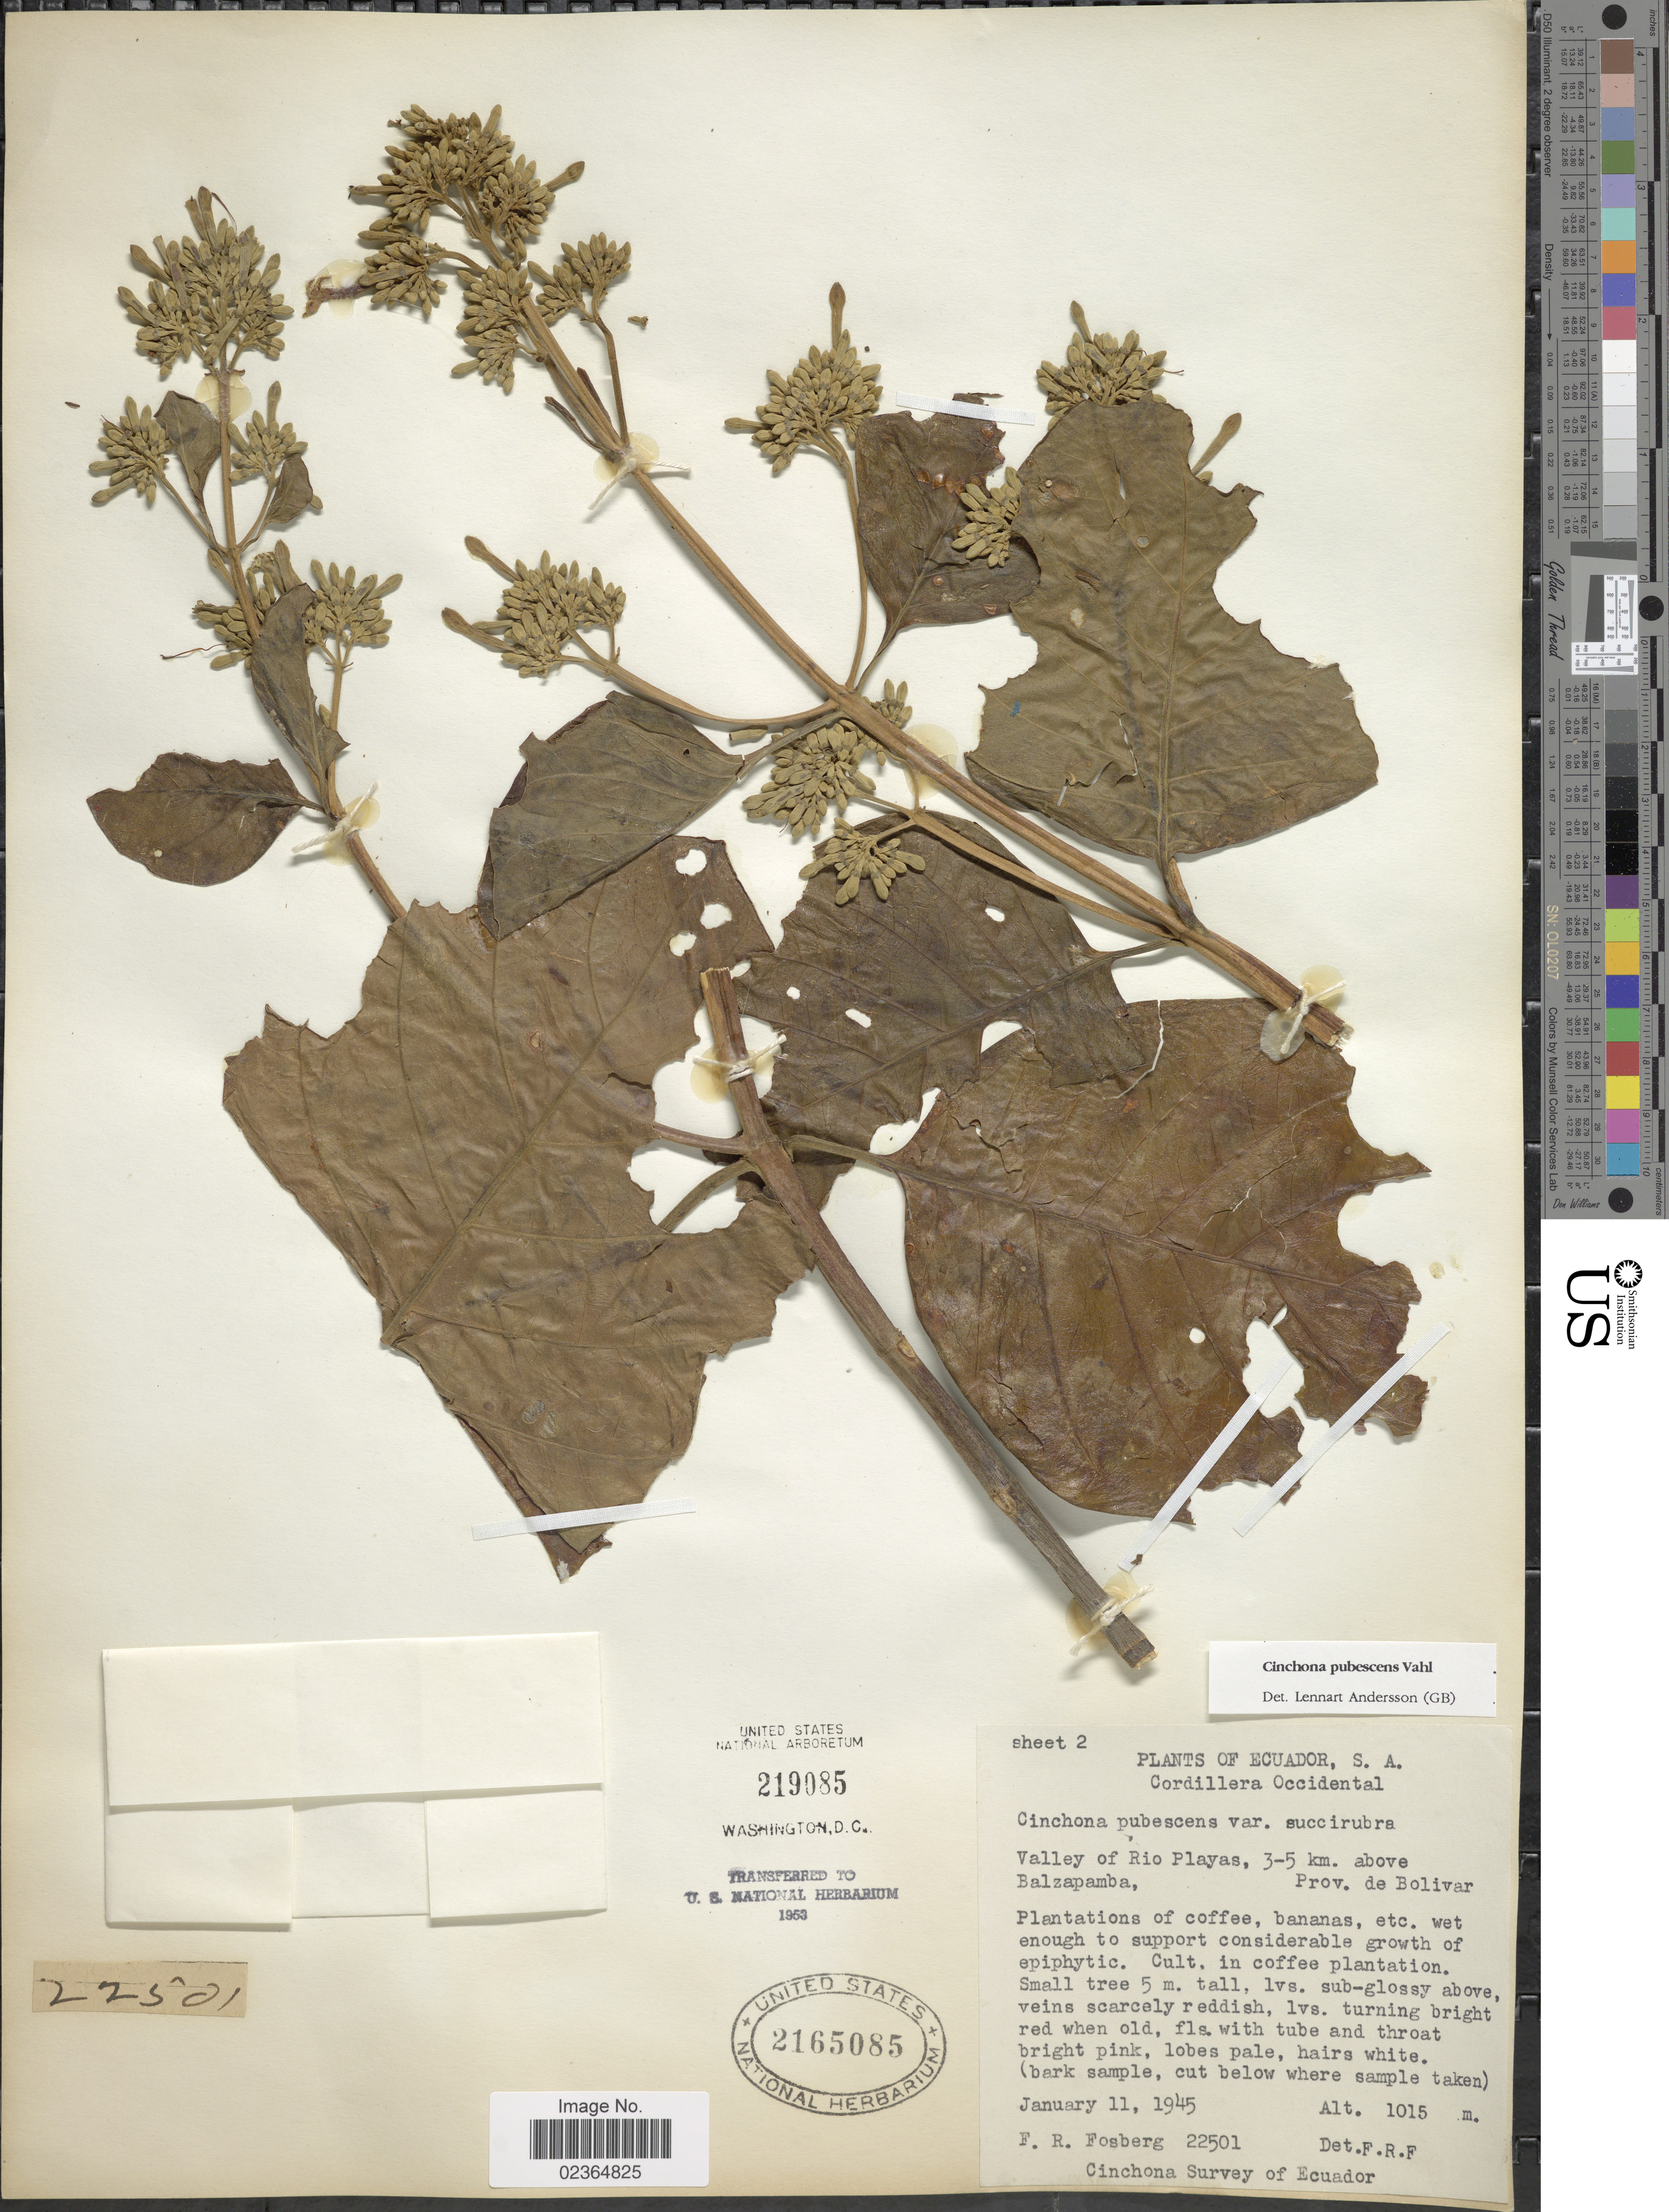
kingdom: Plantae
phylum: Tracheophyta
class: Magnoliopsida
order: Gentianales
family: Rubiaceae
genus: Cinchona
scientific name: Cinchona pubescens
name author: Vahl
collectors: F. R. Fosberg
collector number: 22501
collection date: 1945-01-11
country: Ecuador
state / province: Bolívar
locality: Cordillera Occidental. Valley of Rio Playas, 3-5 km. above Balzapamba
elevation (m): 1015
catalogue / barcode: US 2165085